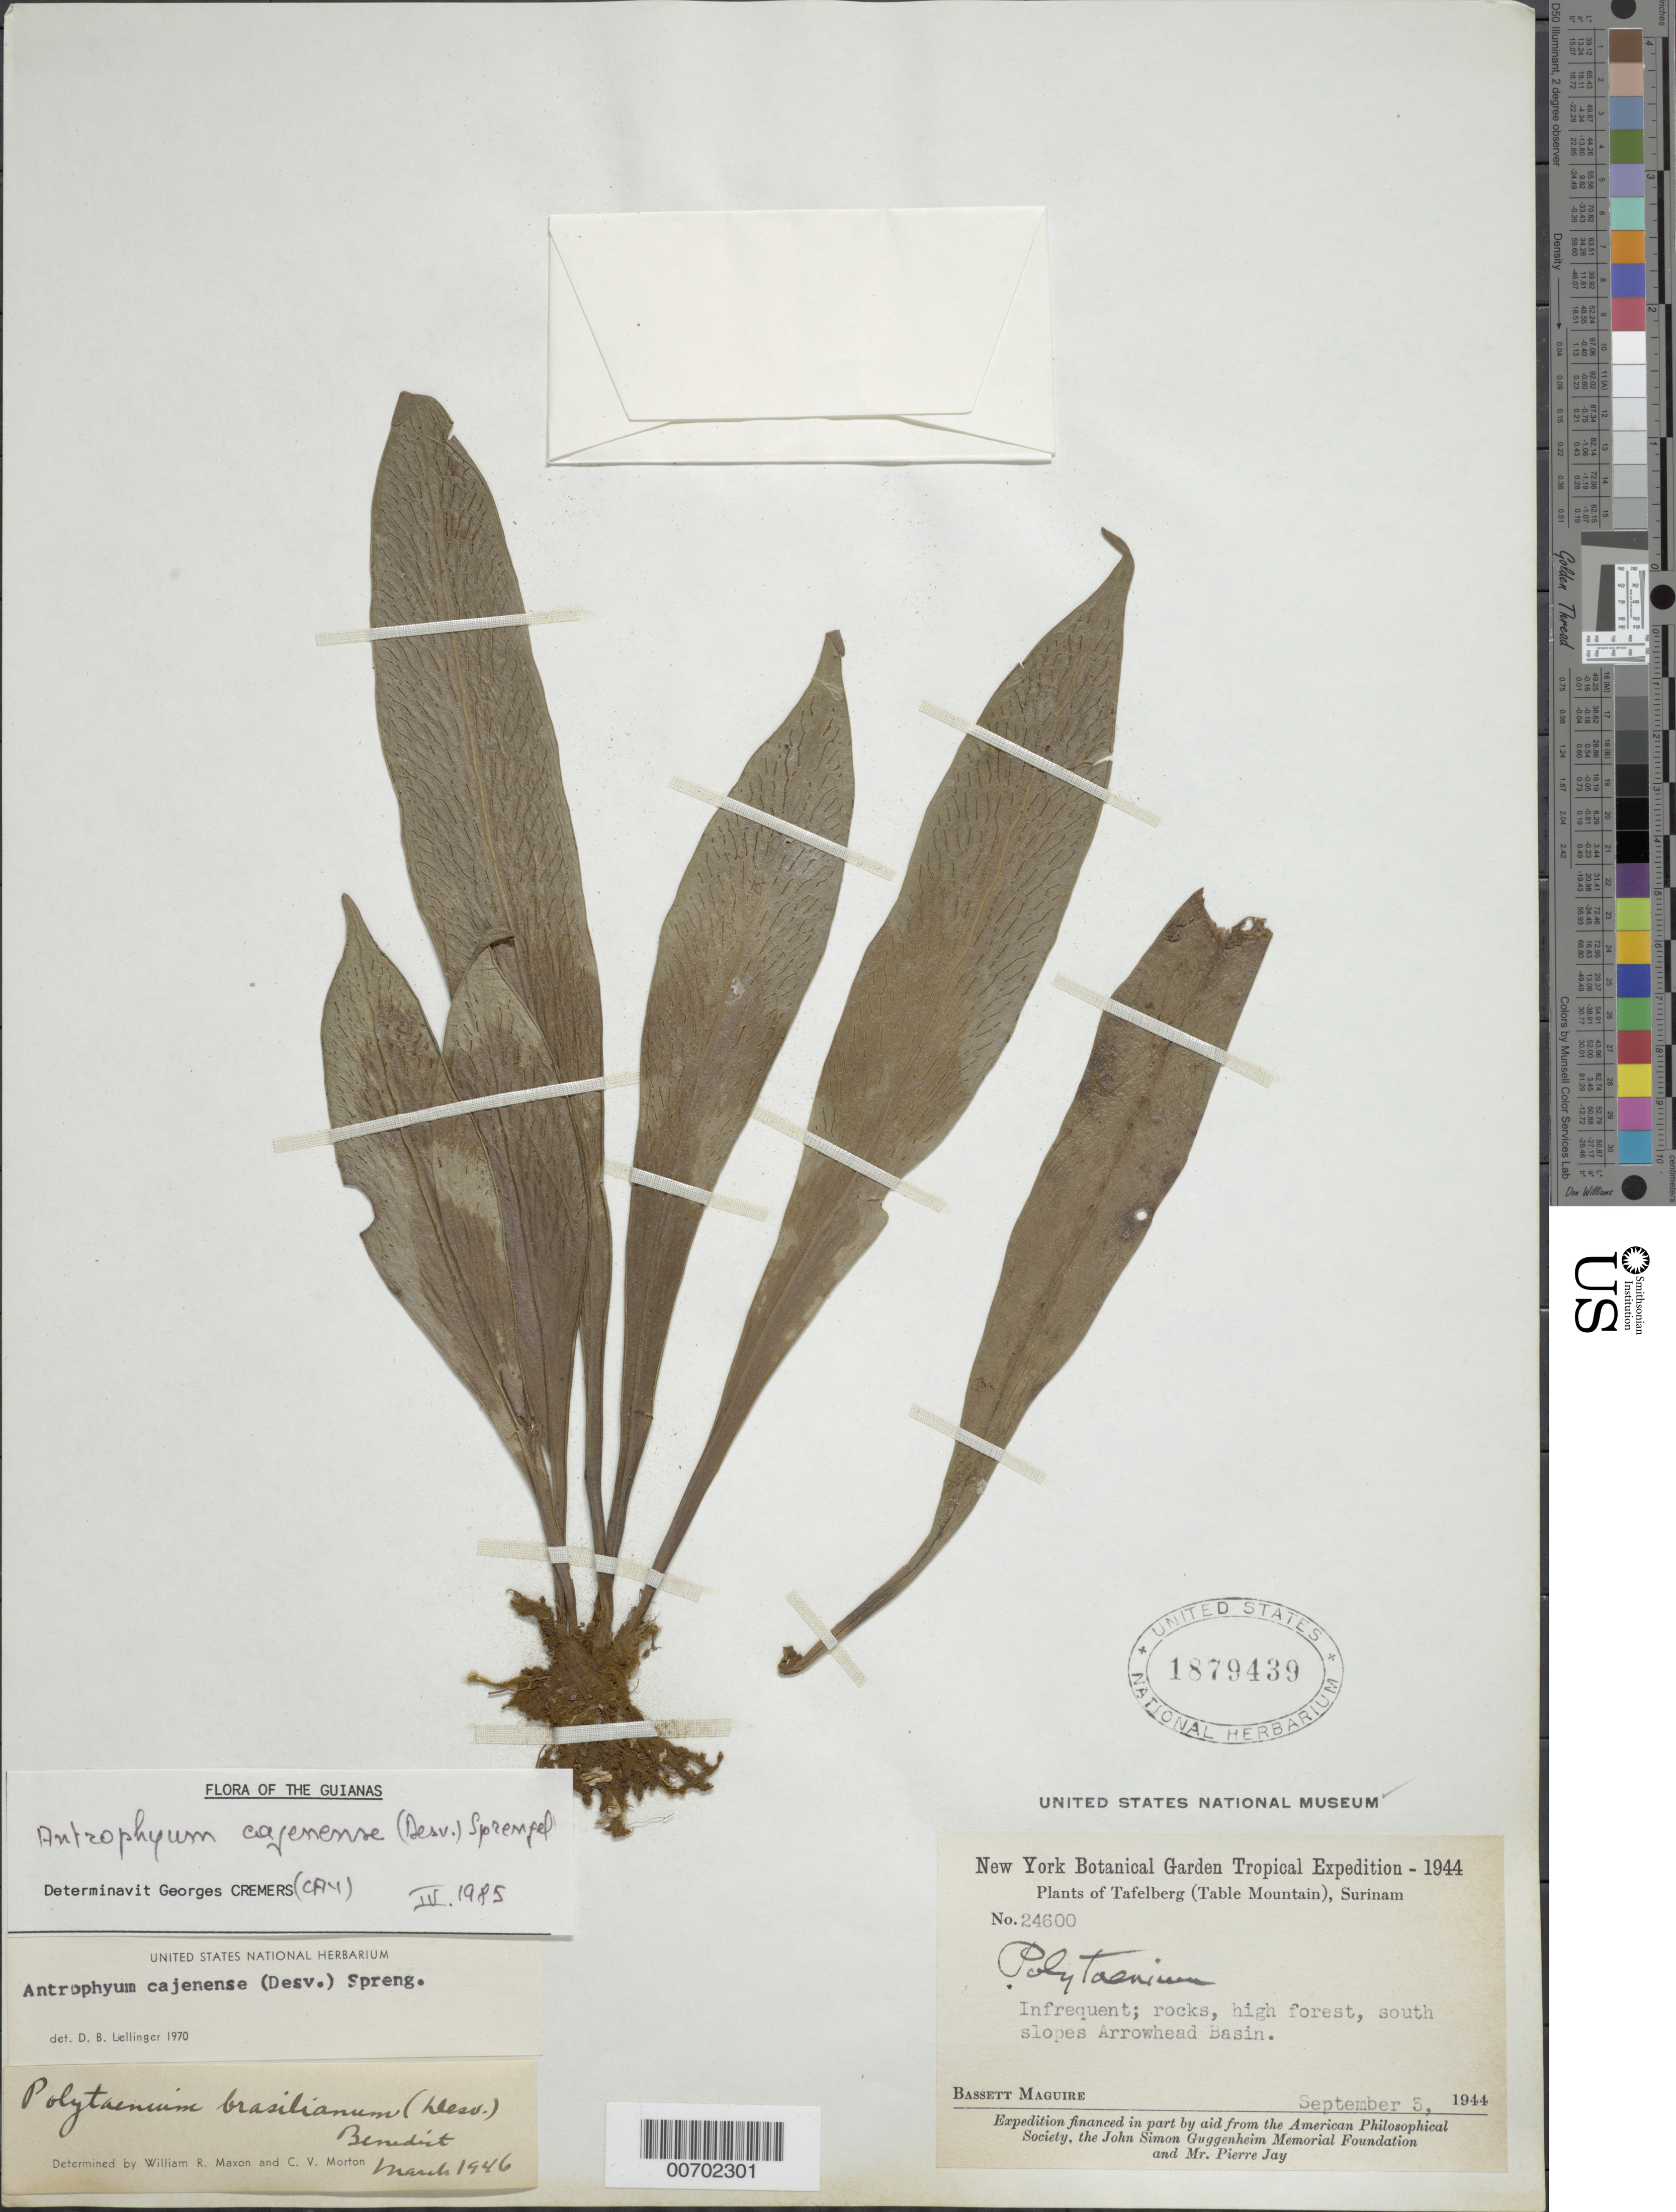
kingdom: Plantae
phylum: Tracheophyta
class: Polypodiopsida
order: Polypodiales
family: Pteridaceae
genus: Polytaenium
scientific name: Polytaenium cajenense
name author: (Desv.) Benedict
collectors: B. Maguire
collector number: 24600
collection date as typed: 3-Sep-44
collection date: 1944-09-03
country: Suriname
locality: Tafelberg (Table Mountain), Arrowhead Basin, S slopes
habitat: Rocks, high forest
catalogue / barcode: US 1879439